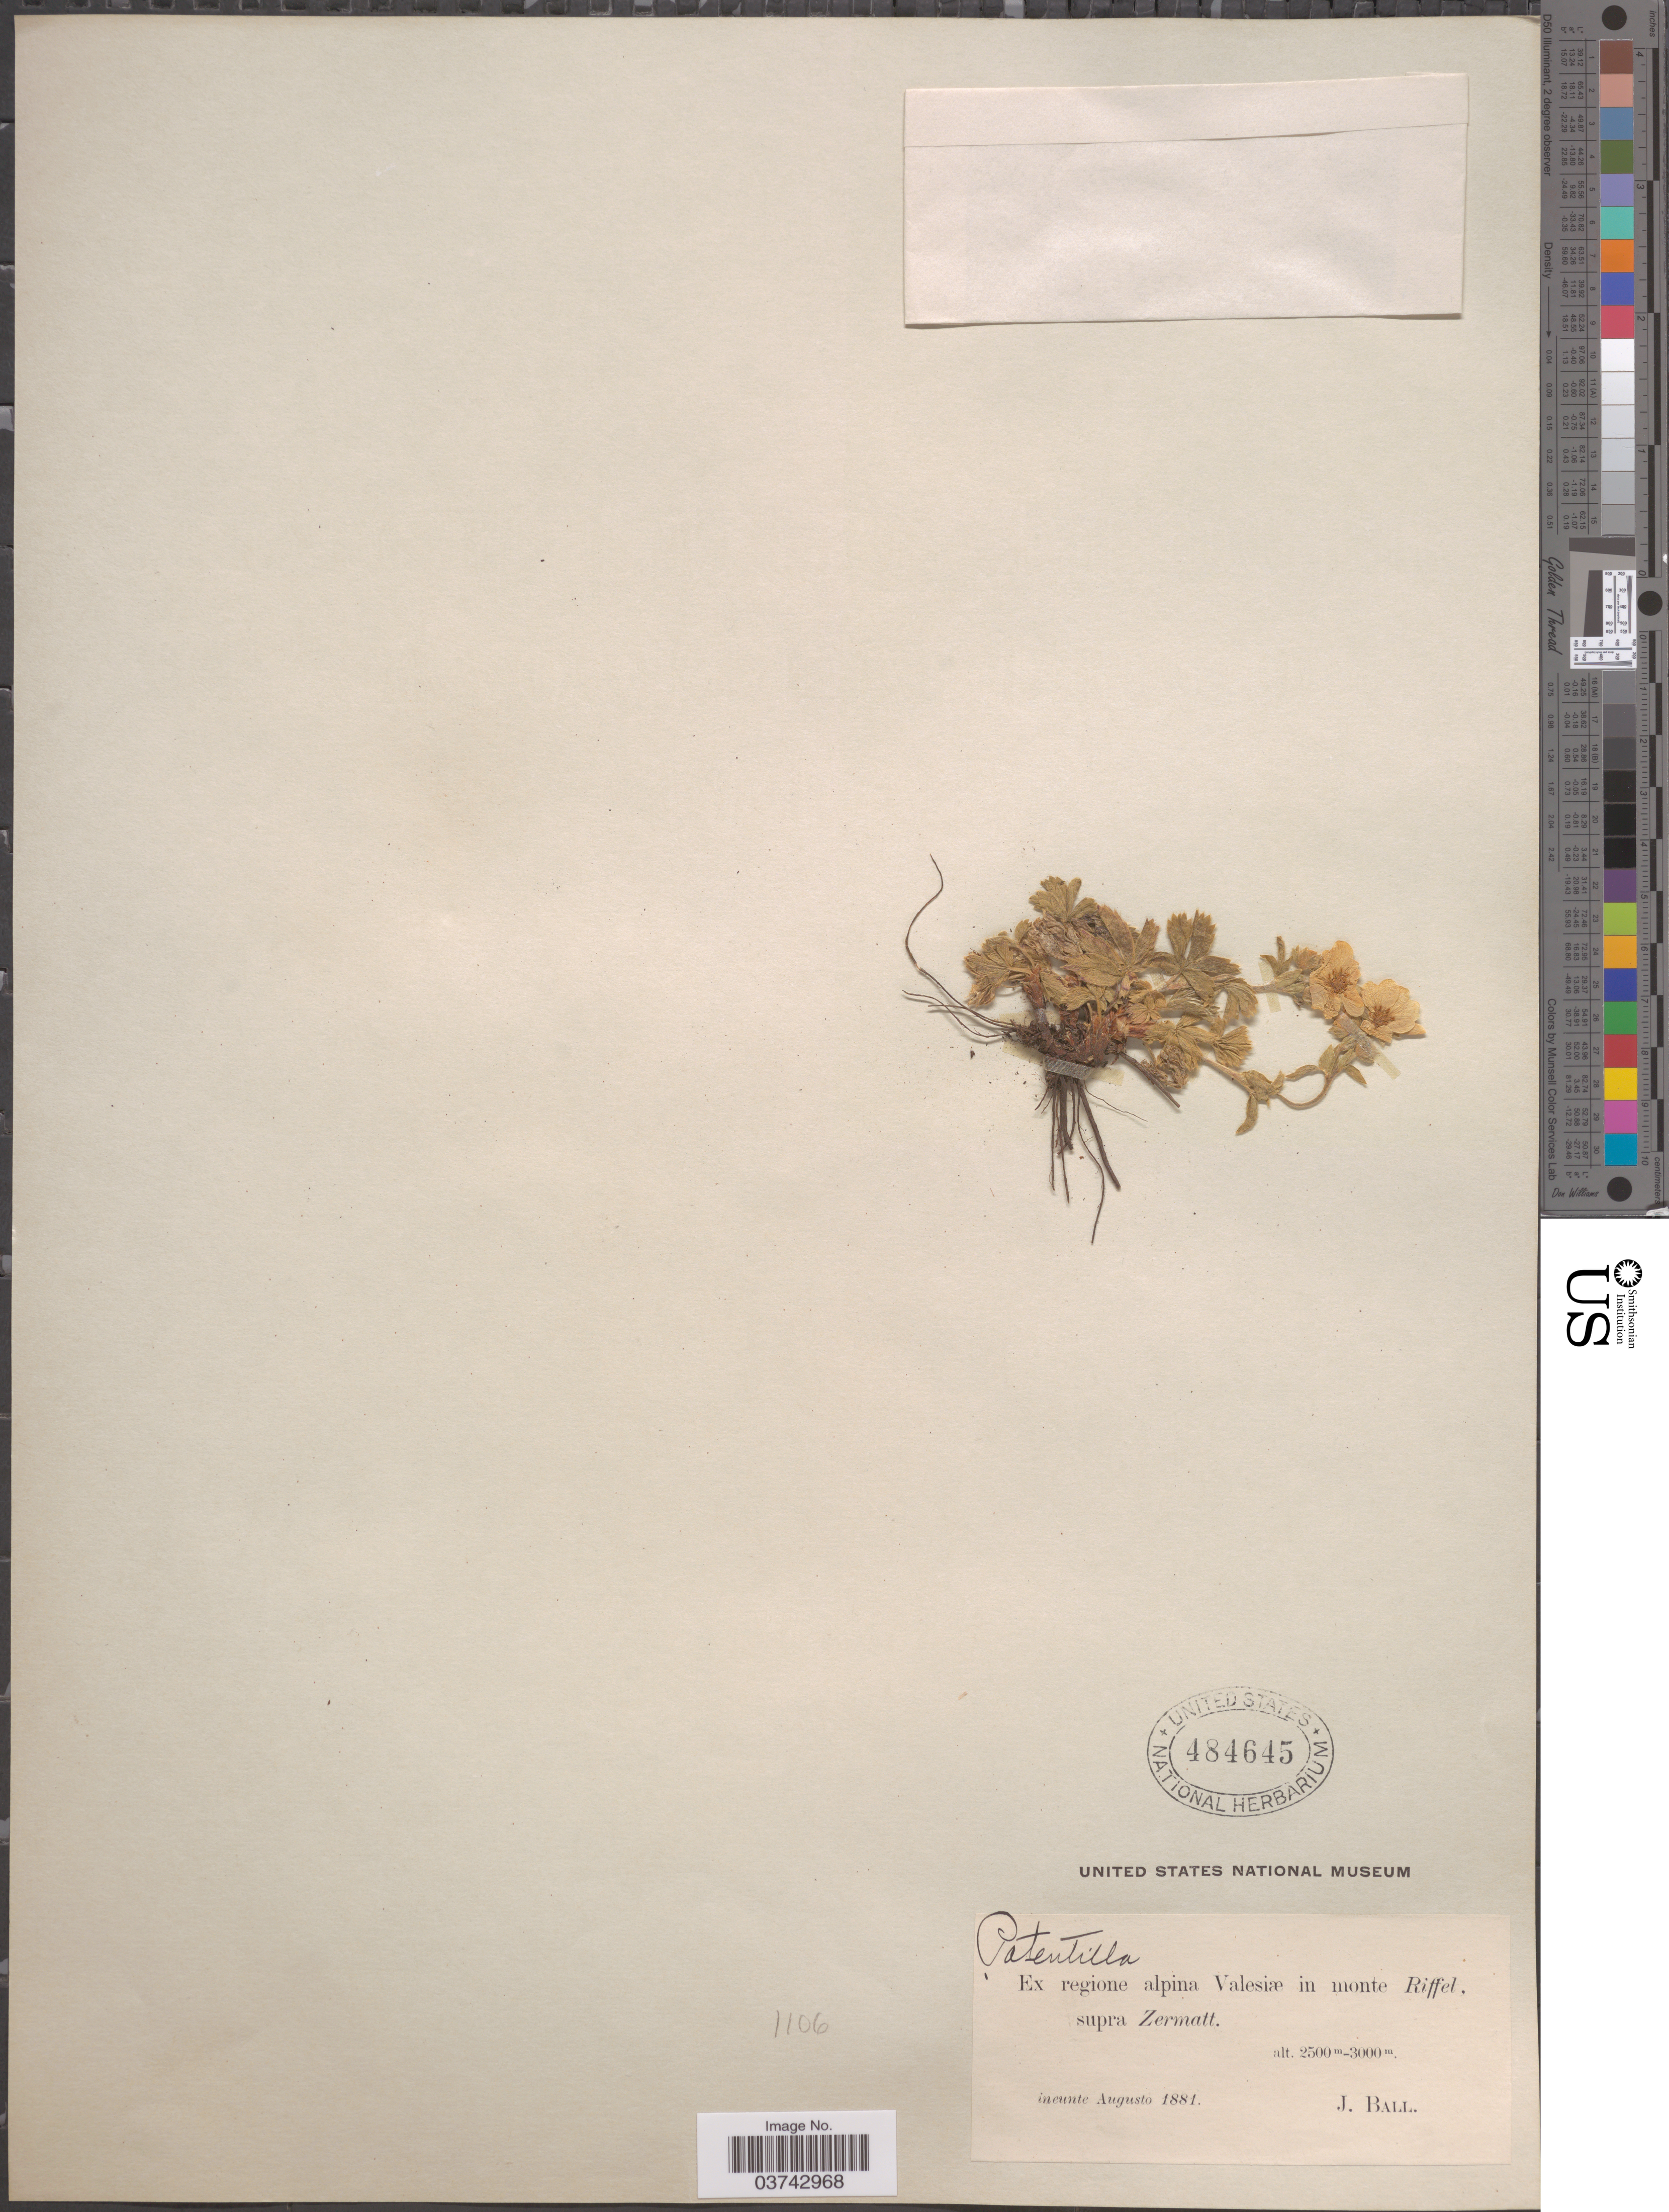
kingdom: Plantae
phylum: Tracheophyta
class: Magnoliopsida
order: Rosales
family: Rosaceae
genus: Potentilla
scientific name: Potentilla sp.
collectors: J. Ball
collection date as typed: Ineunte Augusto 1881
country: Switzerland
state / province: Valais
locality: Ex regione alpina Valesiæ in monte Riffel, supra Zermatt.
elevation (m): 2500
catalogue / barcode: US 484645